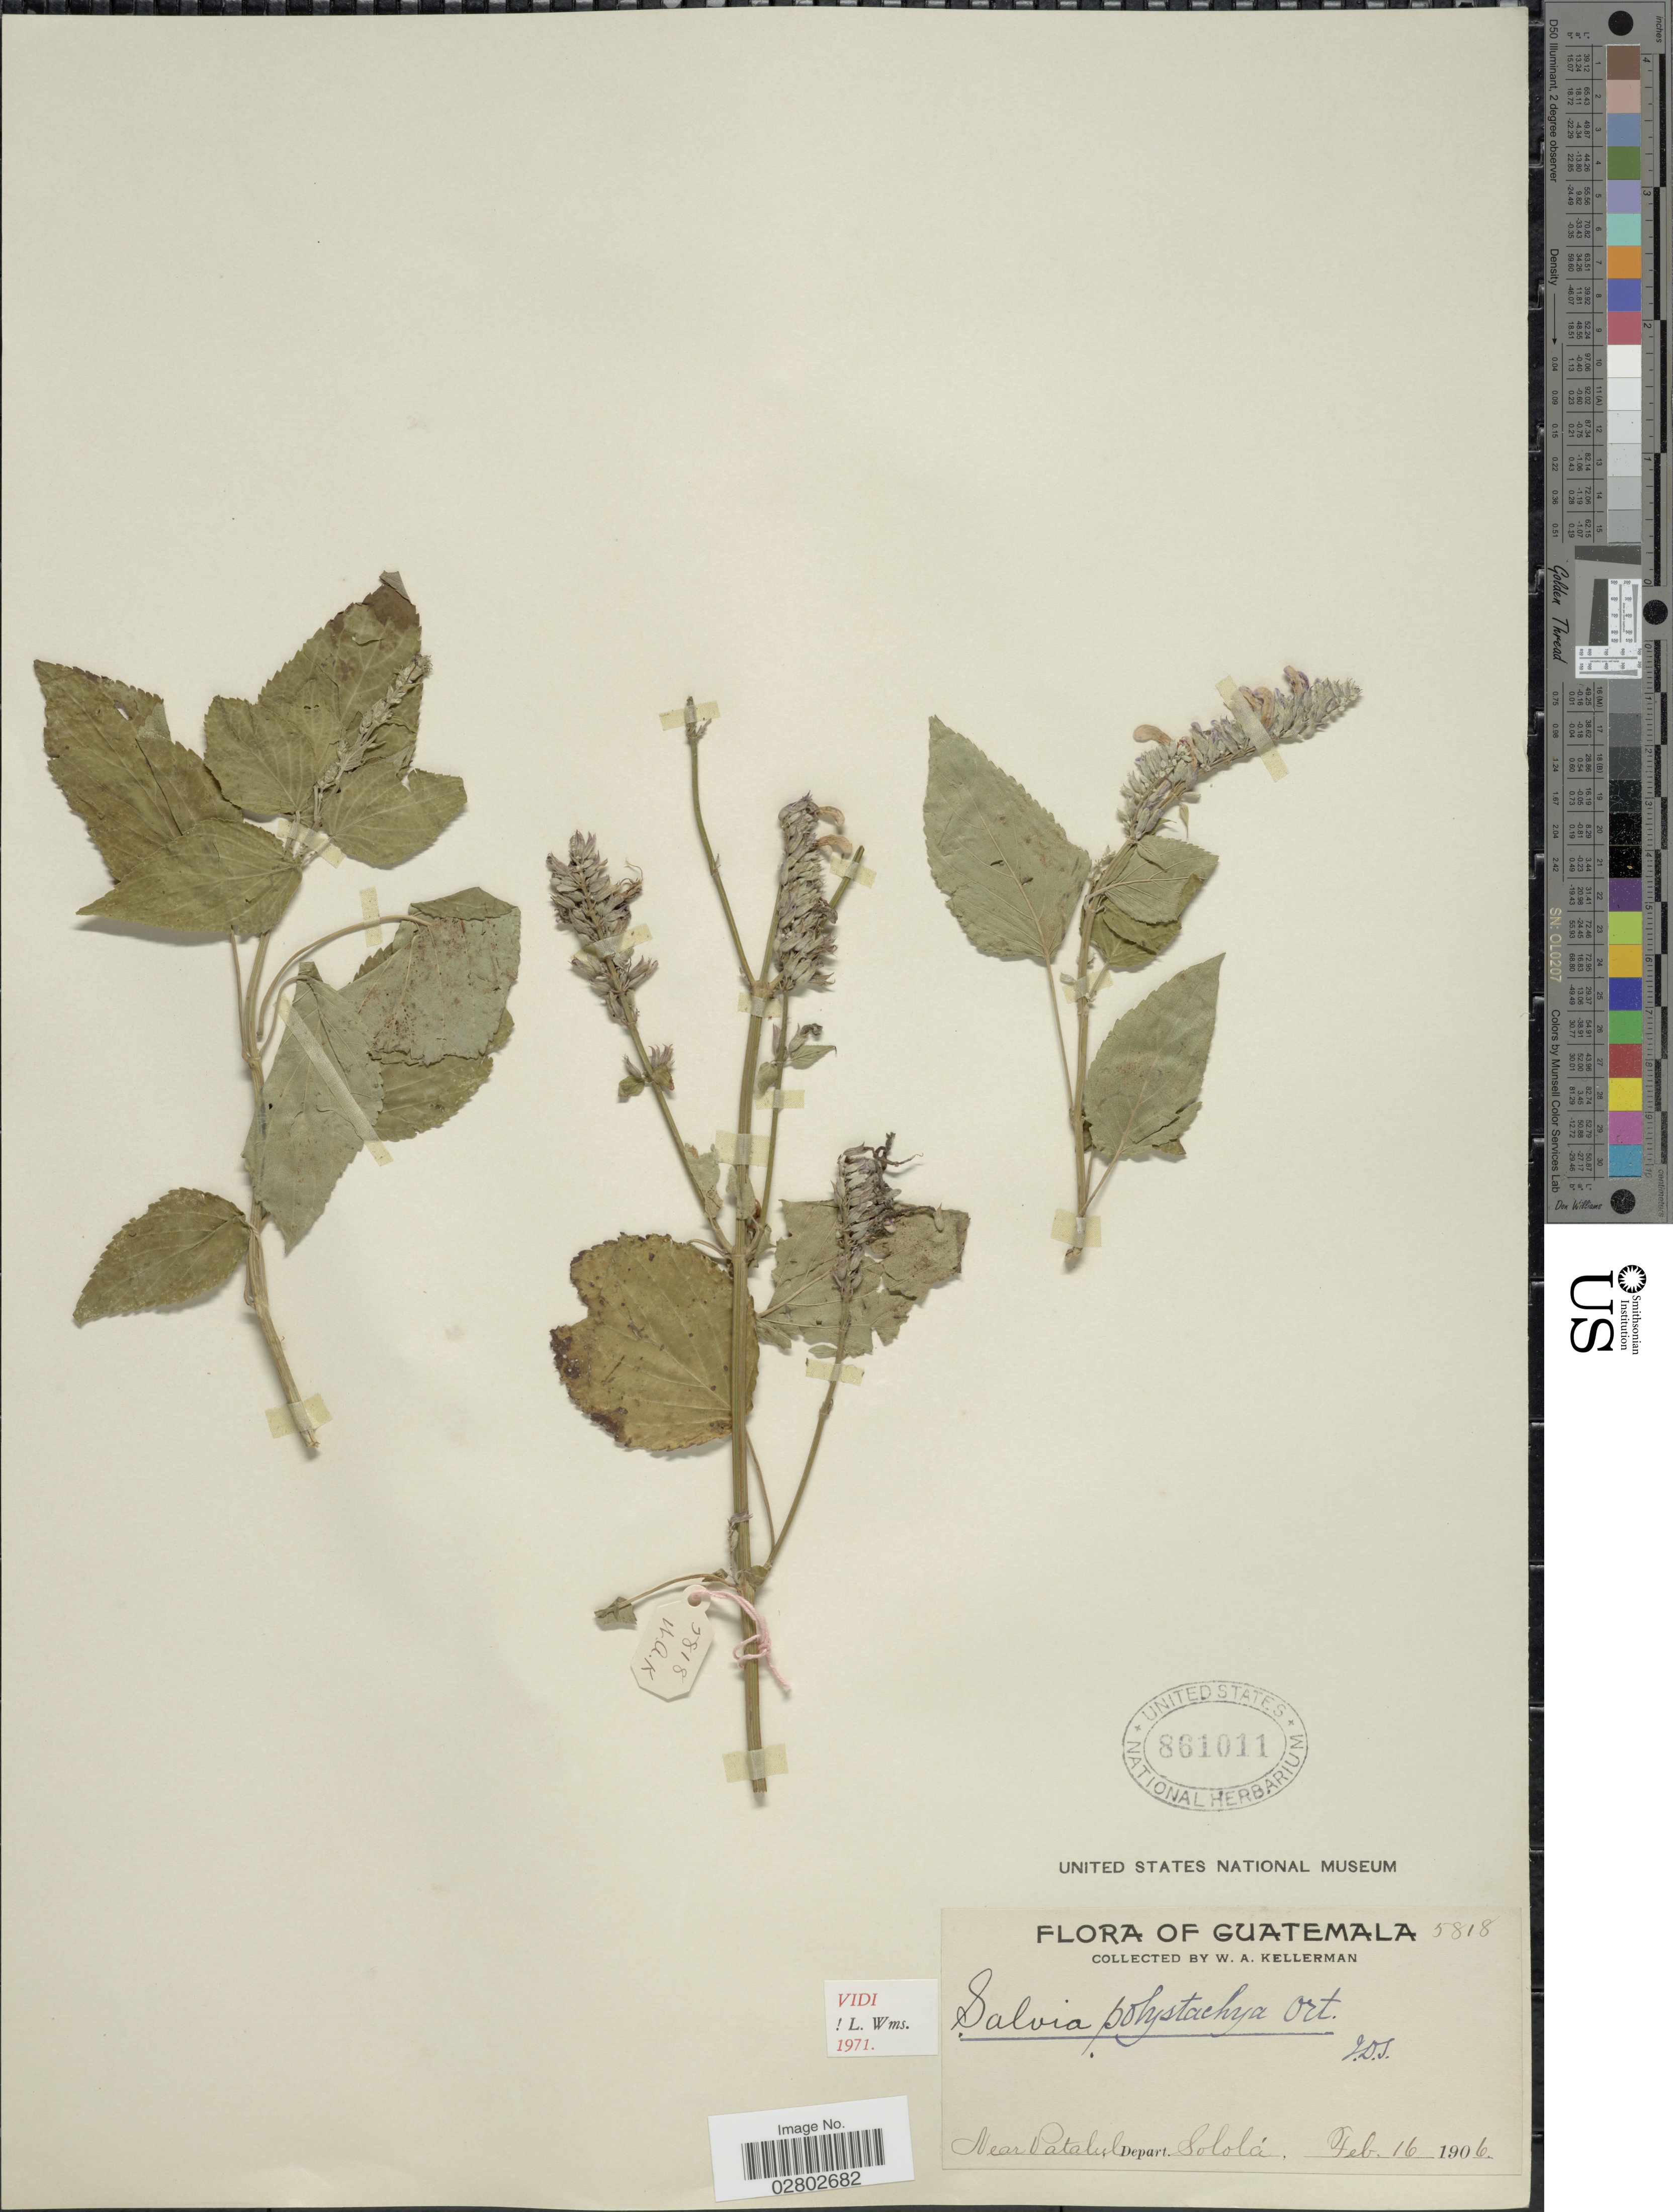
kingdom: Plantae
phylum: Tracheophyta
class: Magnoliopsida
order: Lamiales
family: Lamiaceae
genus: Salvia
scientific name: Salvia polystachya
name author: Cav.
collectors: W. Kellerman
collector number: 5818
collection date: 1906-02-16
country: Guatemala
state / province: Sololá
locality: Near Patalul, Depart. Sololá.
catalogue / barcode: US 861011